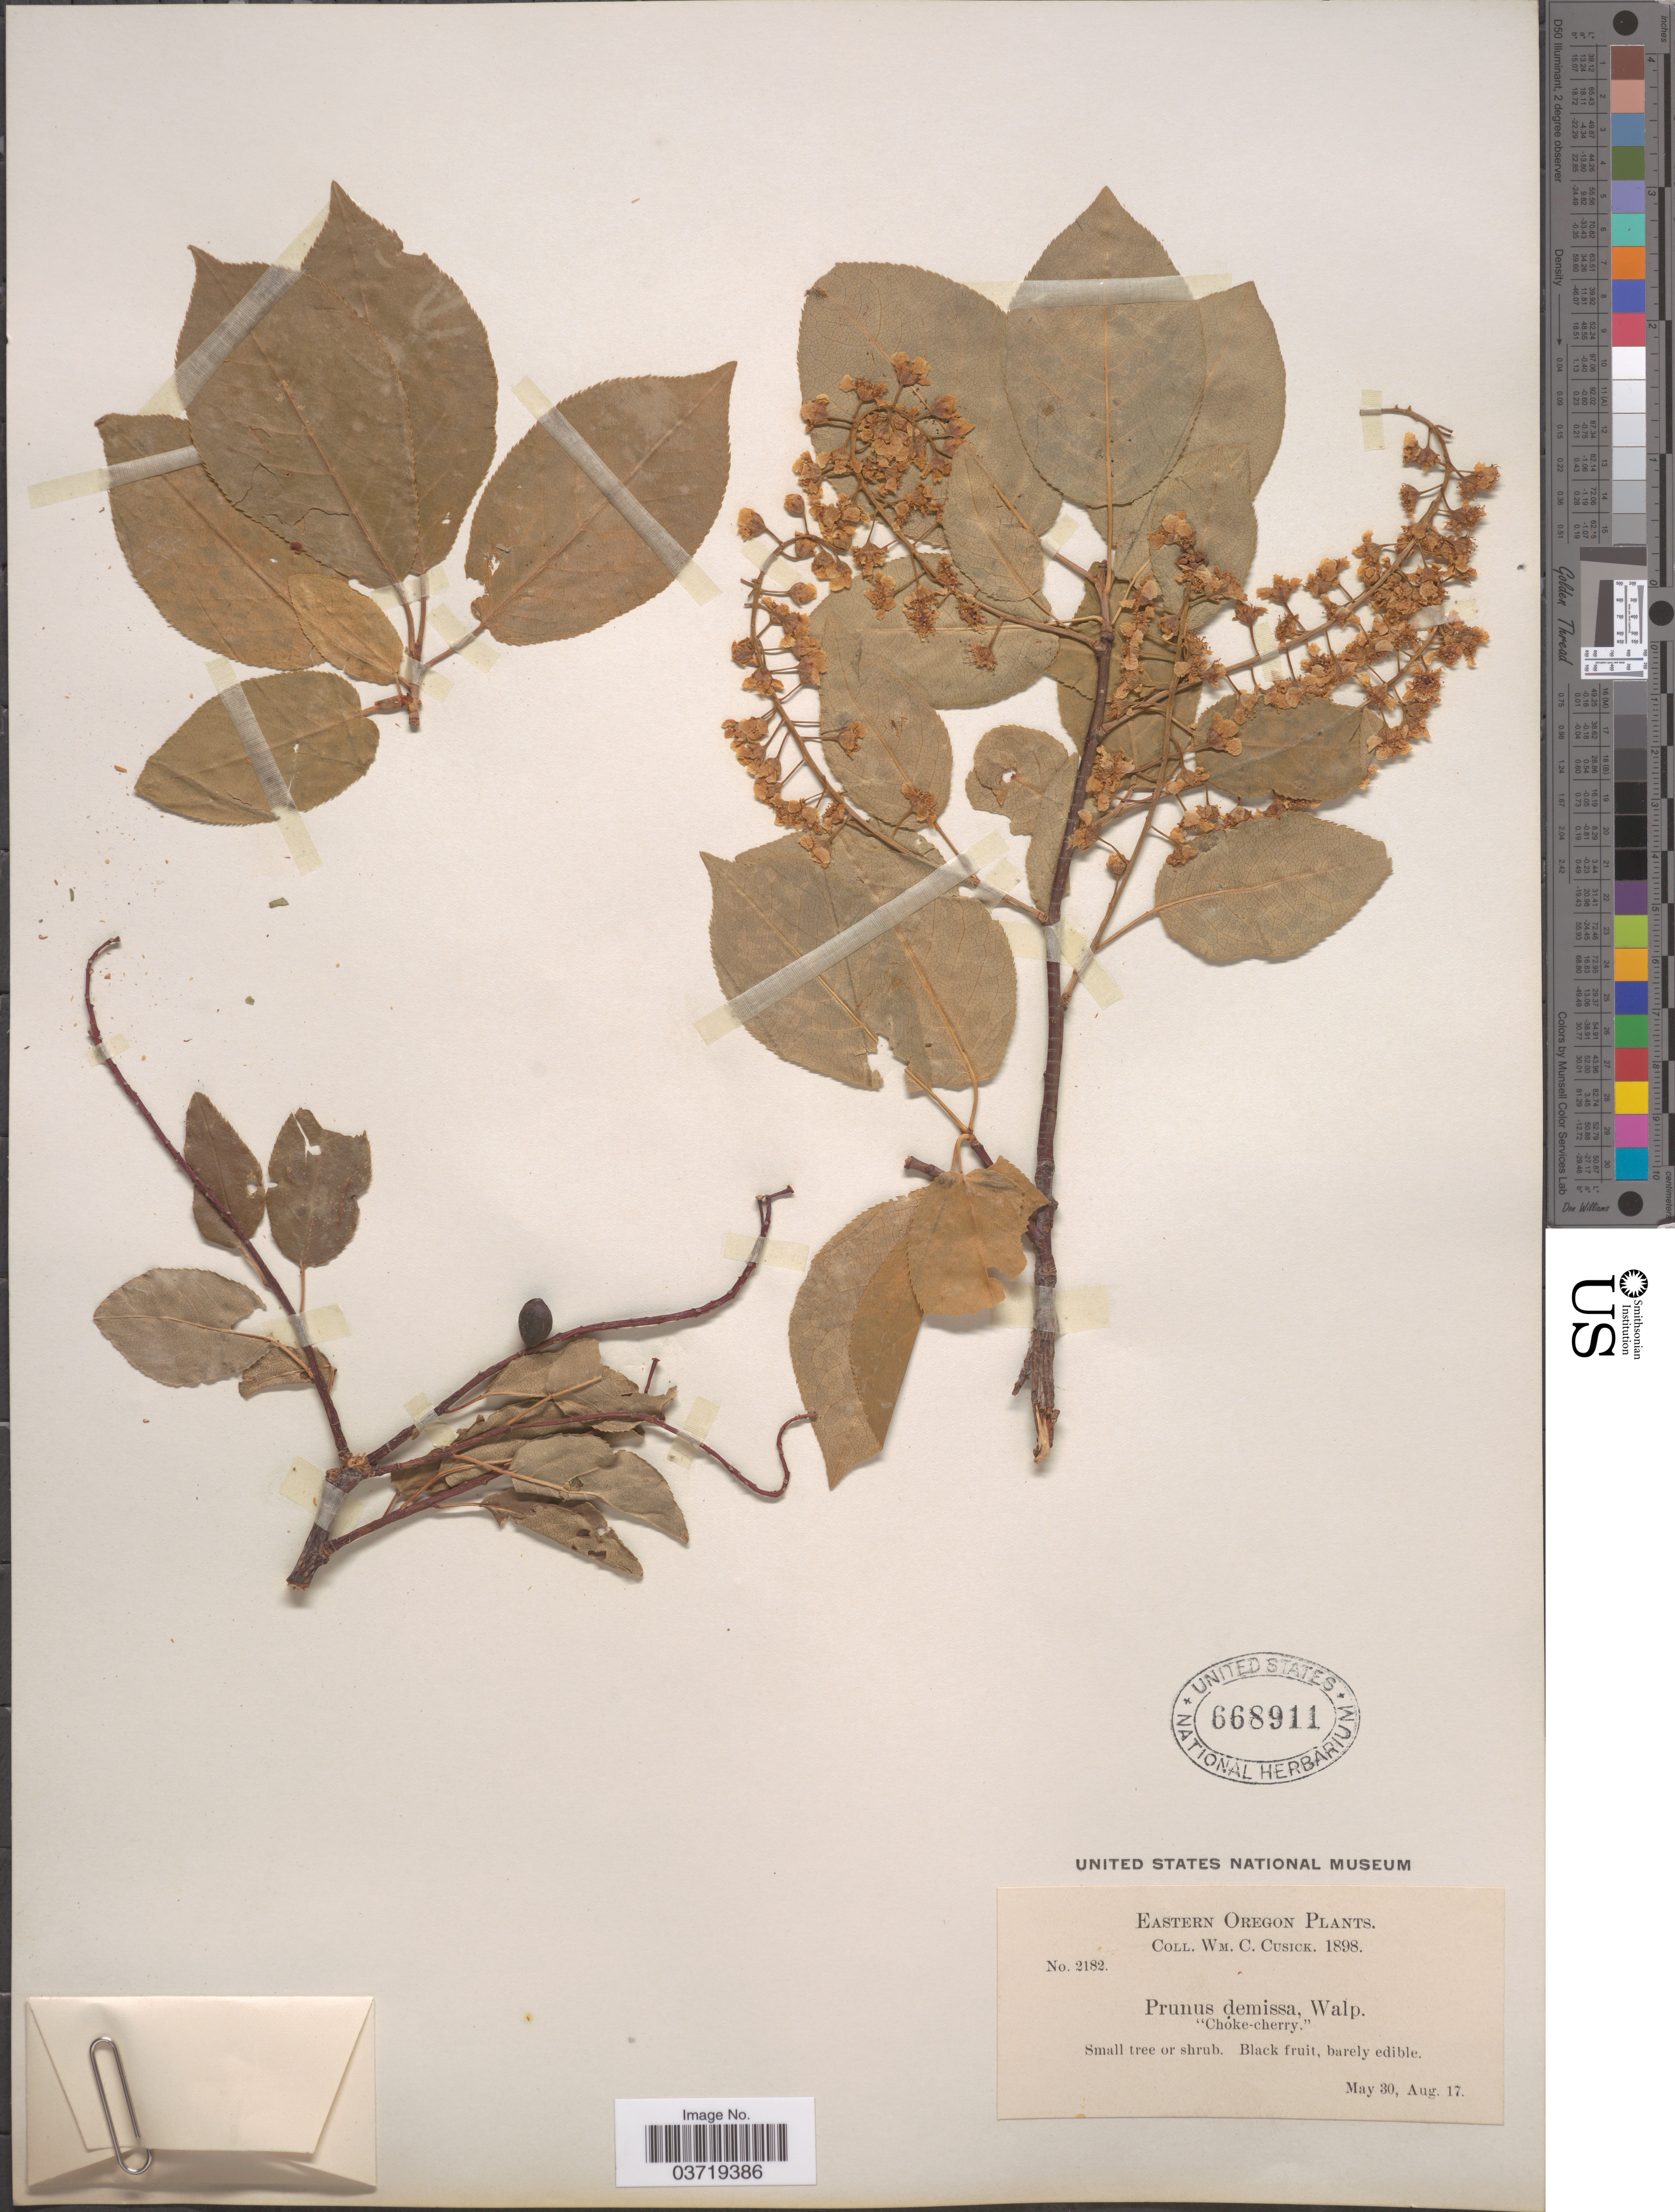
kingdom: Plantae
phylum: Tracheophyta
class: Magnoliopsida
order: Rosales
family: Rosaceae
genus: Prunus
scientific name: Prunus virginiana var. demissa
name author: (Nutt.) Torr.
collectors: W. C. Cusick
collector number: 2182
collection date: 1898-05-30/1898-08-17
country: United States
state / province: Oregon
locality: Eastern Oregon.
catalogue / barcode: US 668911